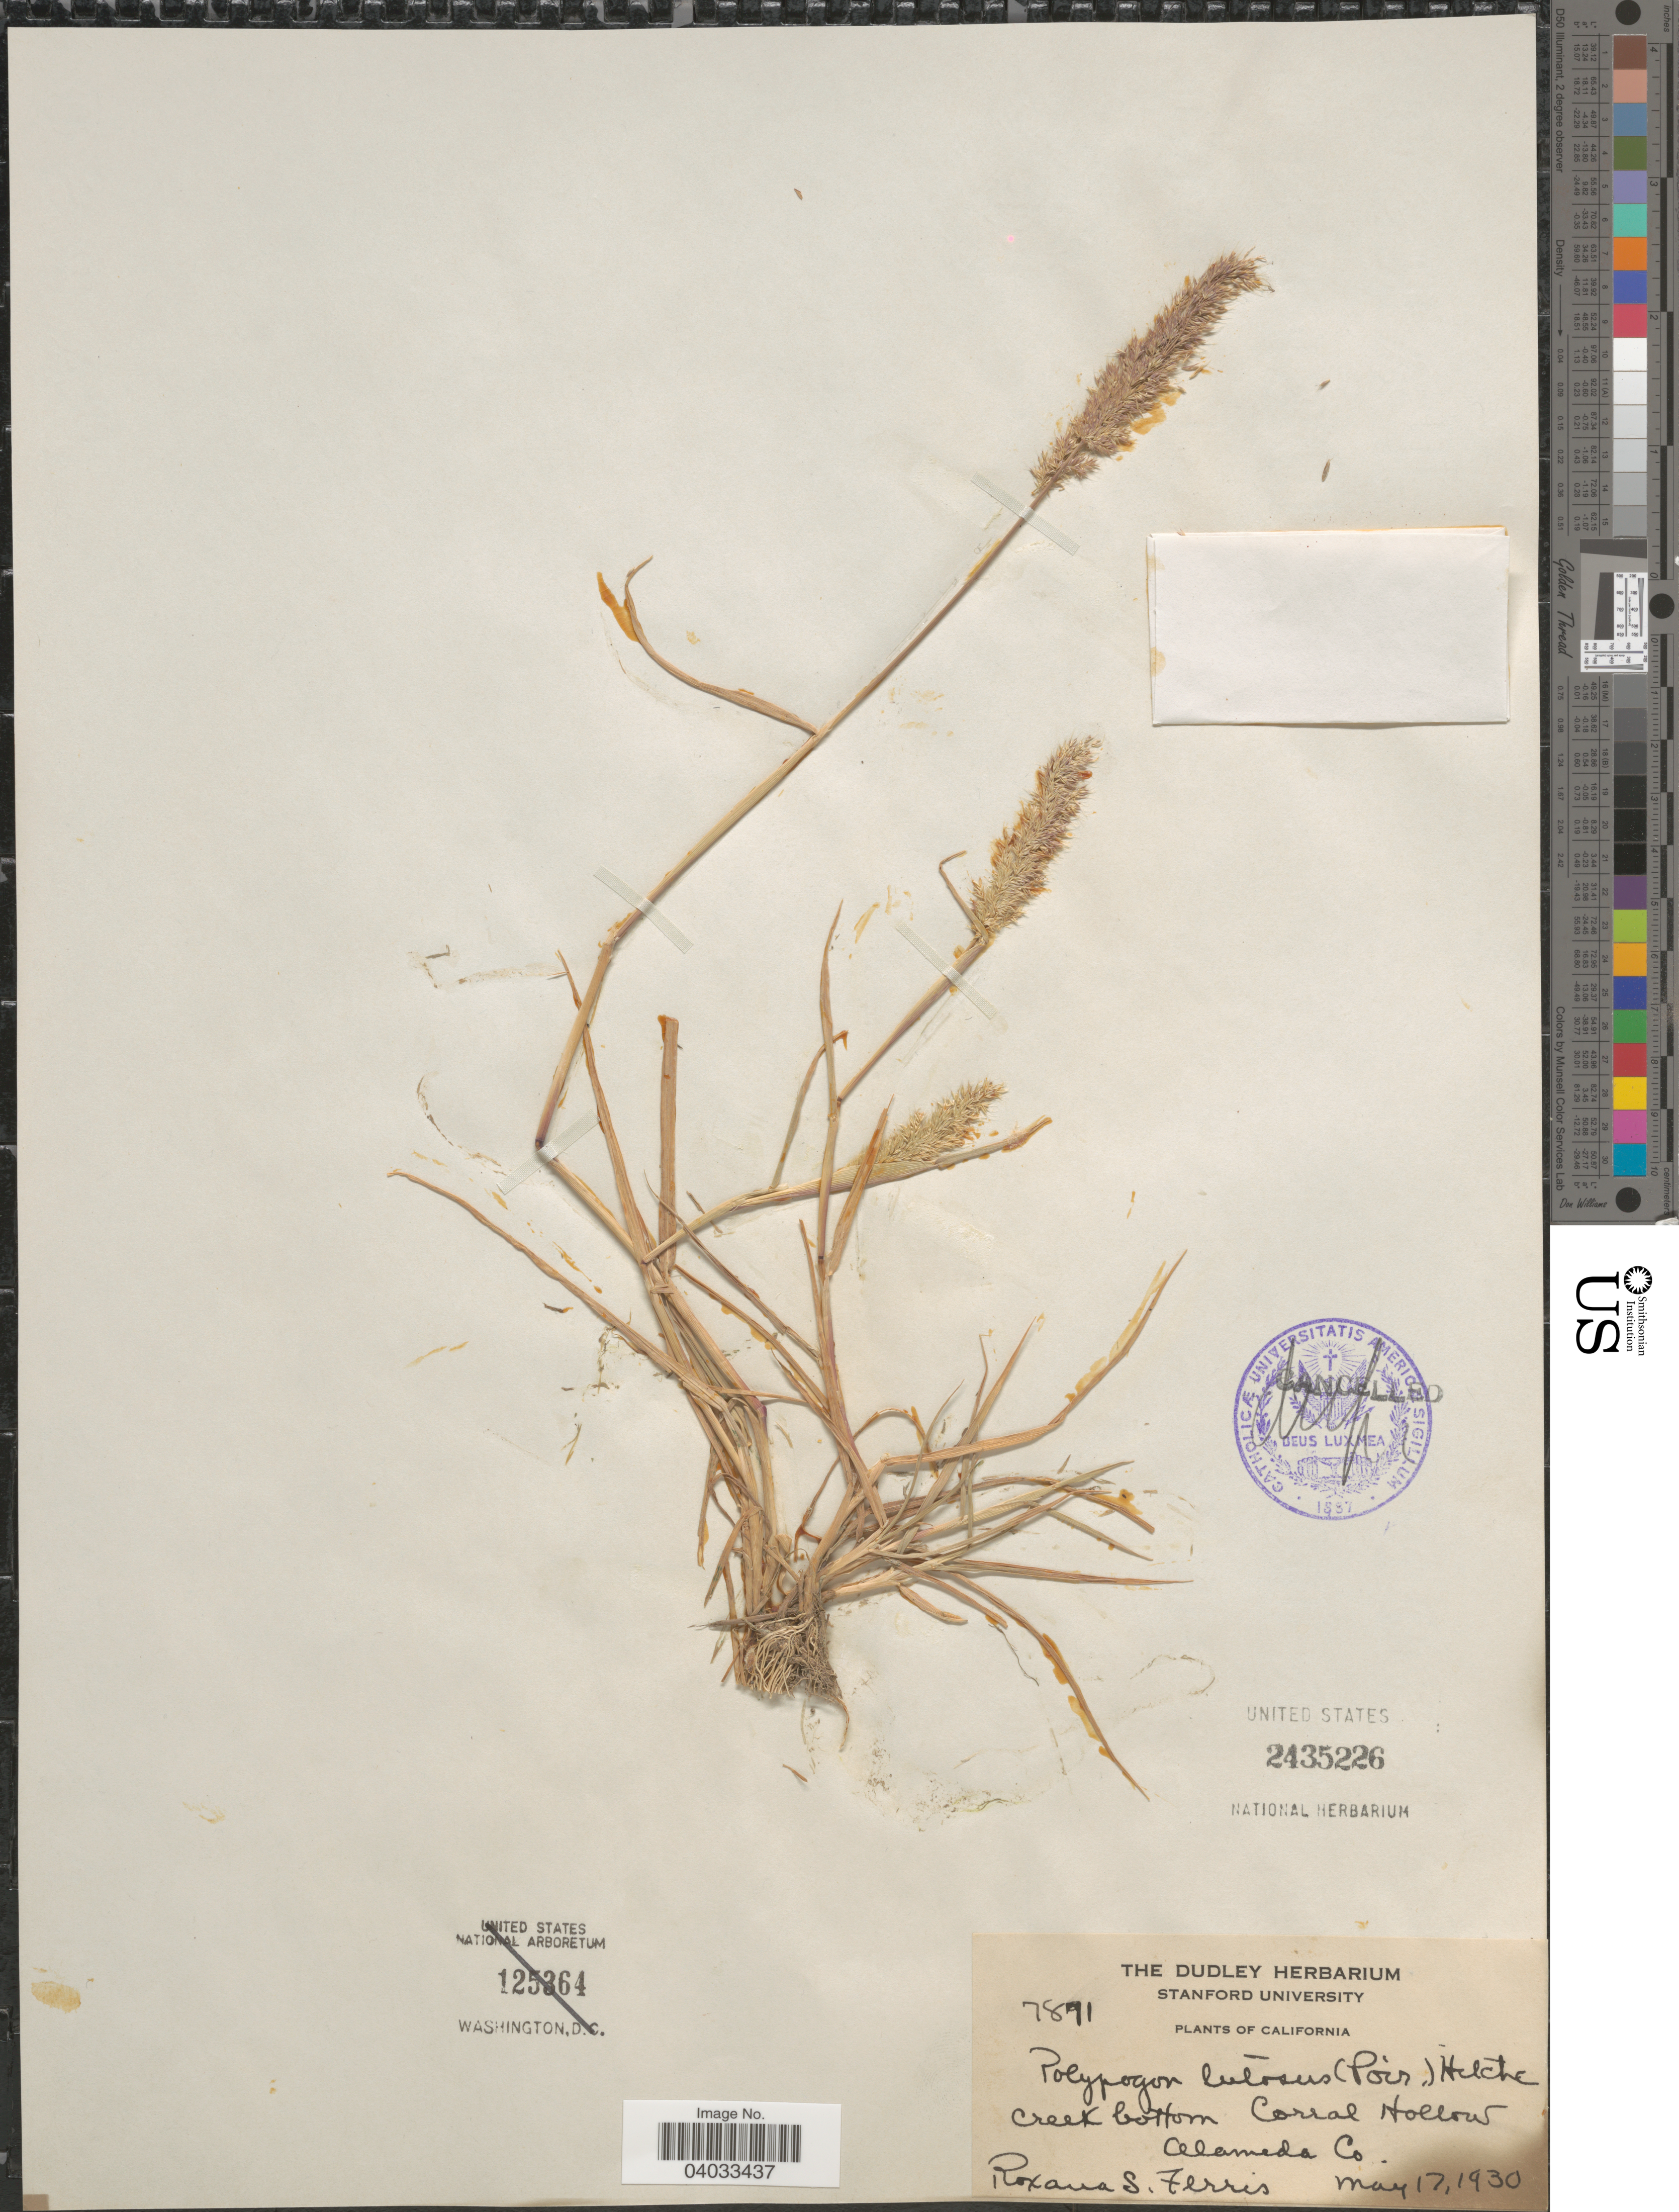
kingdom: Plantae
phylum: Tracheophyta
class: Liliopsida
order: Poales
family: Poaceae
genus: Polypogon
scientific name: Polypogon interruptus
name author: Kunth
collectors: R. S. Ferris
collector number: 7871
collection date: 1930-05-17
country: United States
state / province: California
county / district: Alameda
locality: Creek bottom Corral Hollow. Alameda Co.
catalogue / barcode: US 2435226